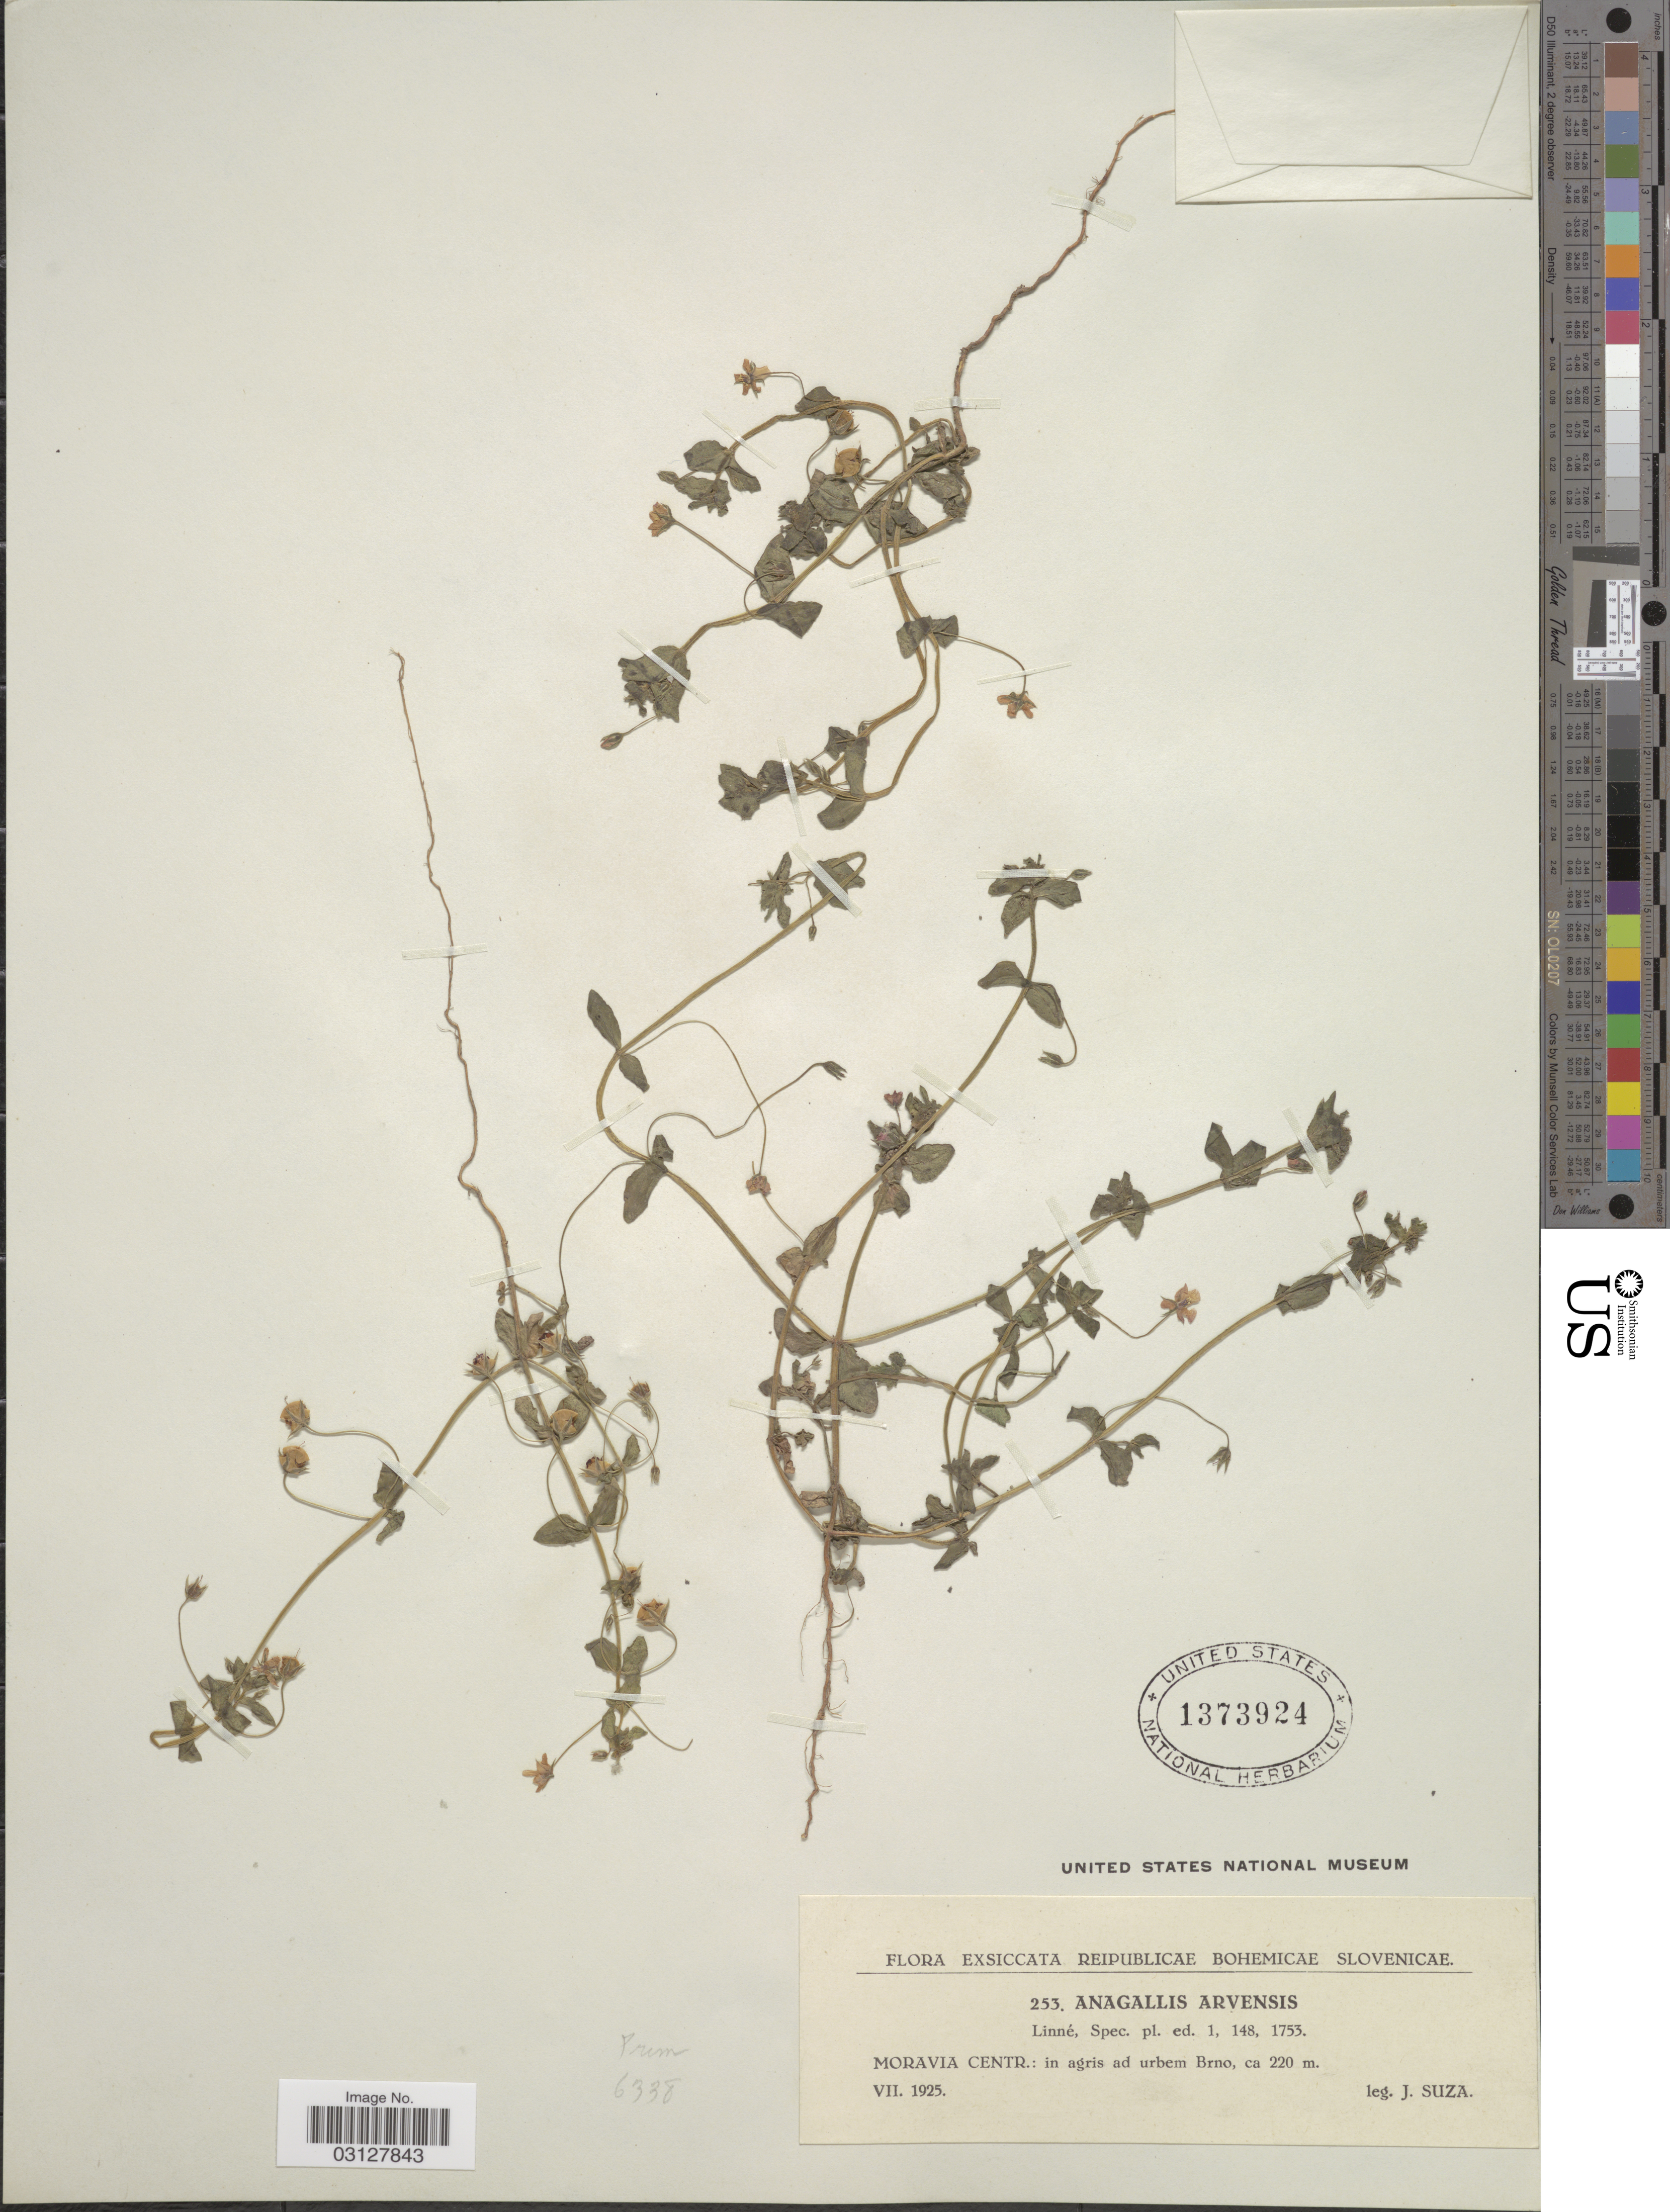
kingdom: Plantae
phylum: Tracheophyta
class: Magnoliopsida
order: Ericales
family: Primulaceae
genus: Anagallis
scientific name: Anagallis arvensis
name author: L.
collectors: J. Suza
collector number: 253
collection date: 1925-07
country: Czechia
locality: Moravia Centr.: in agris ad urbem Brno.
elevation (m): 220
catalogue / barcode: US 1373924